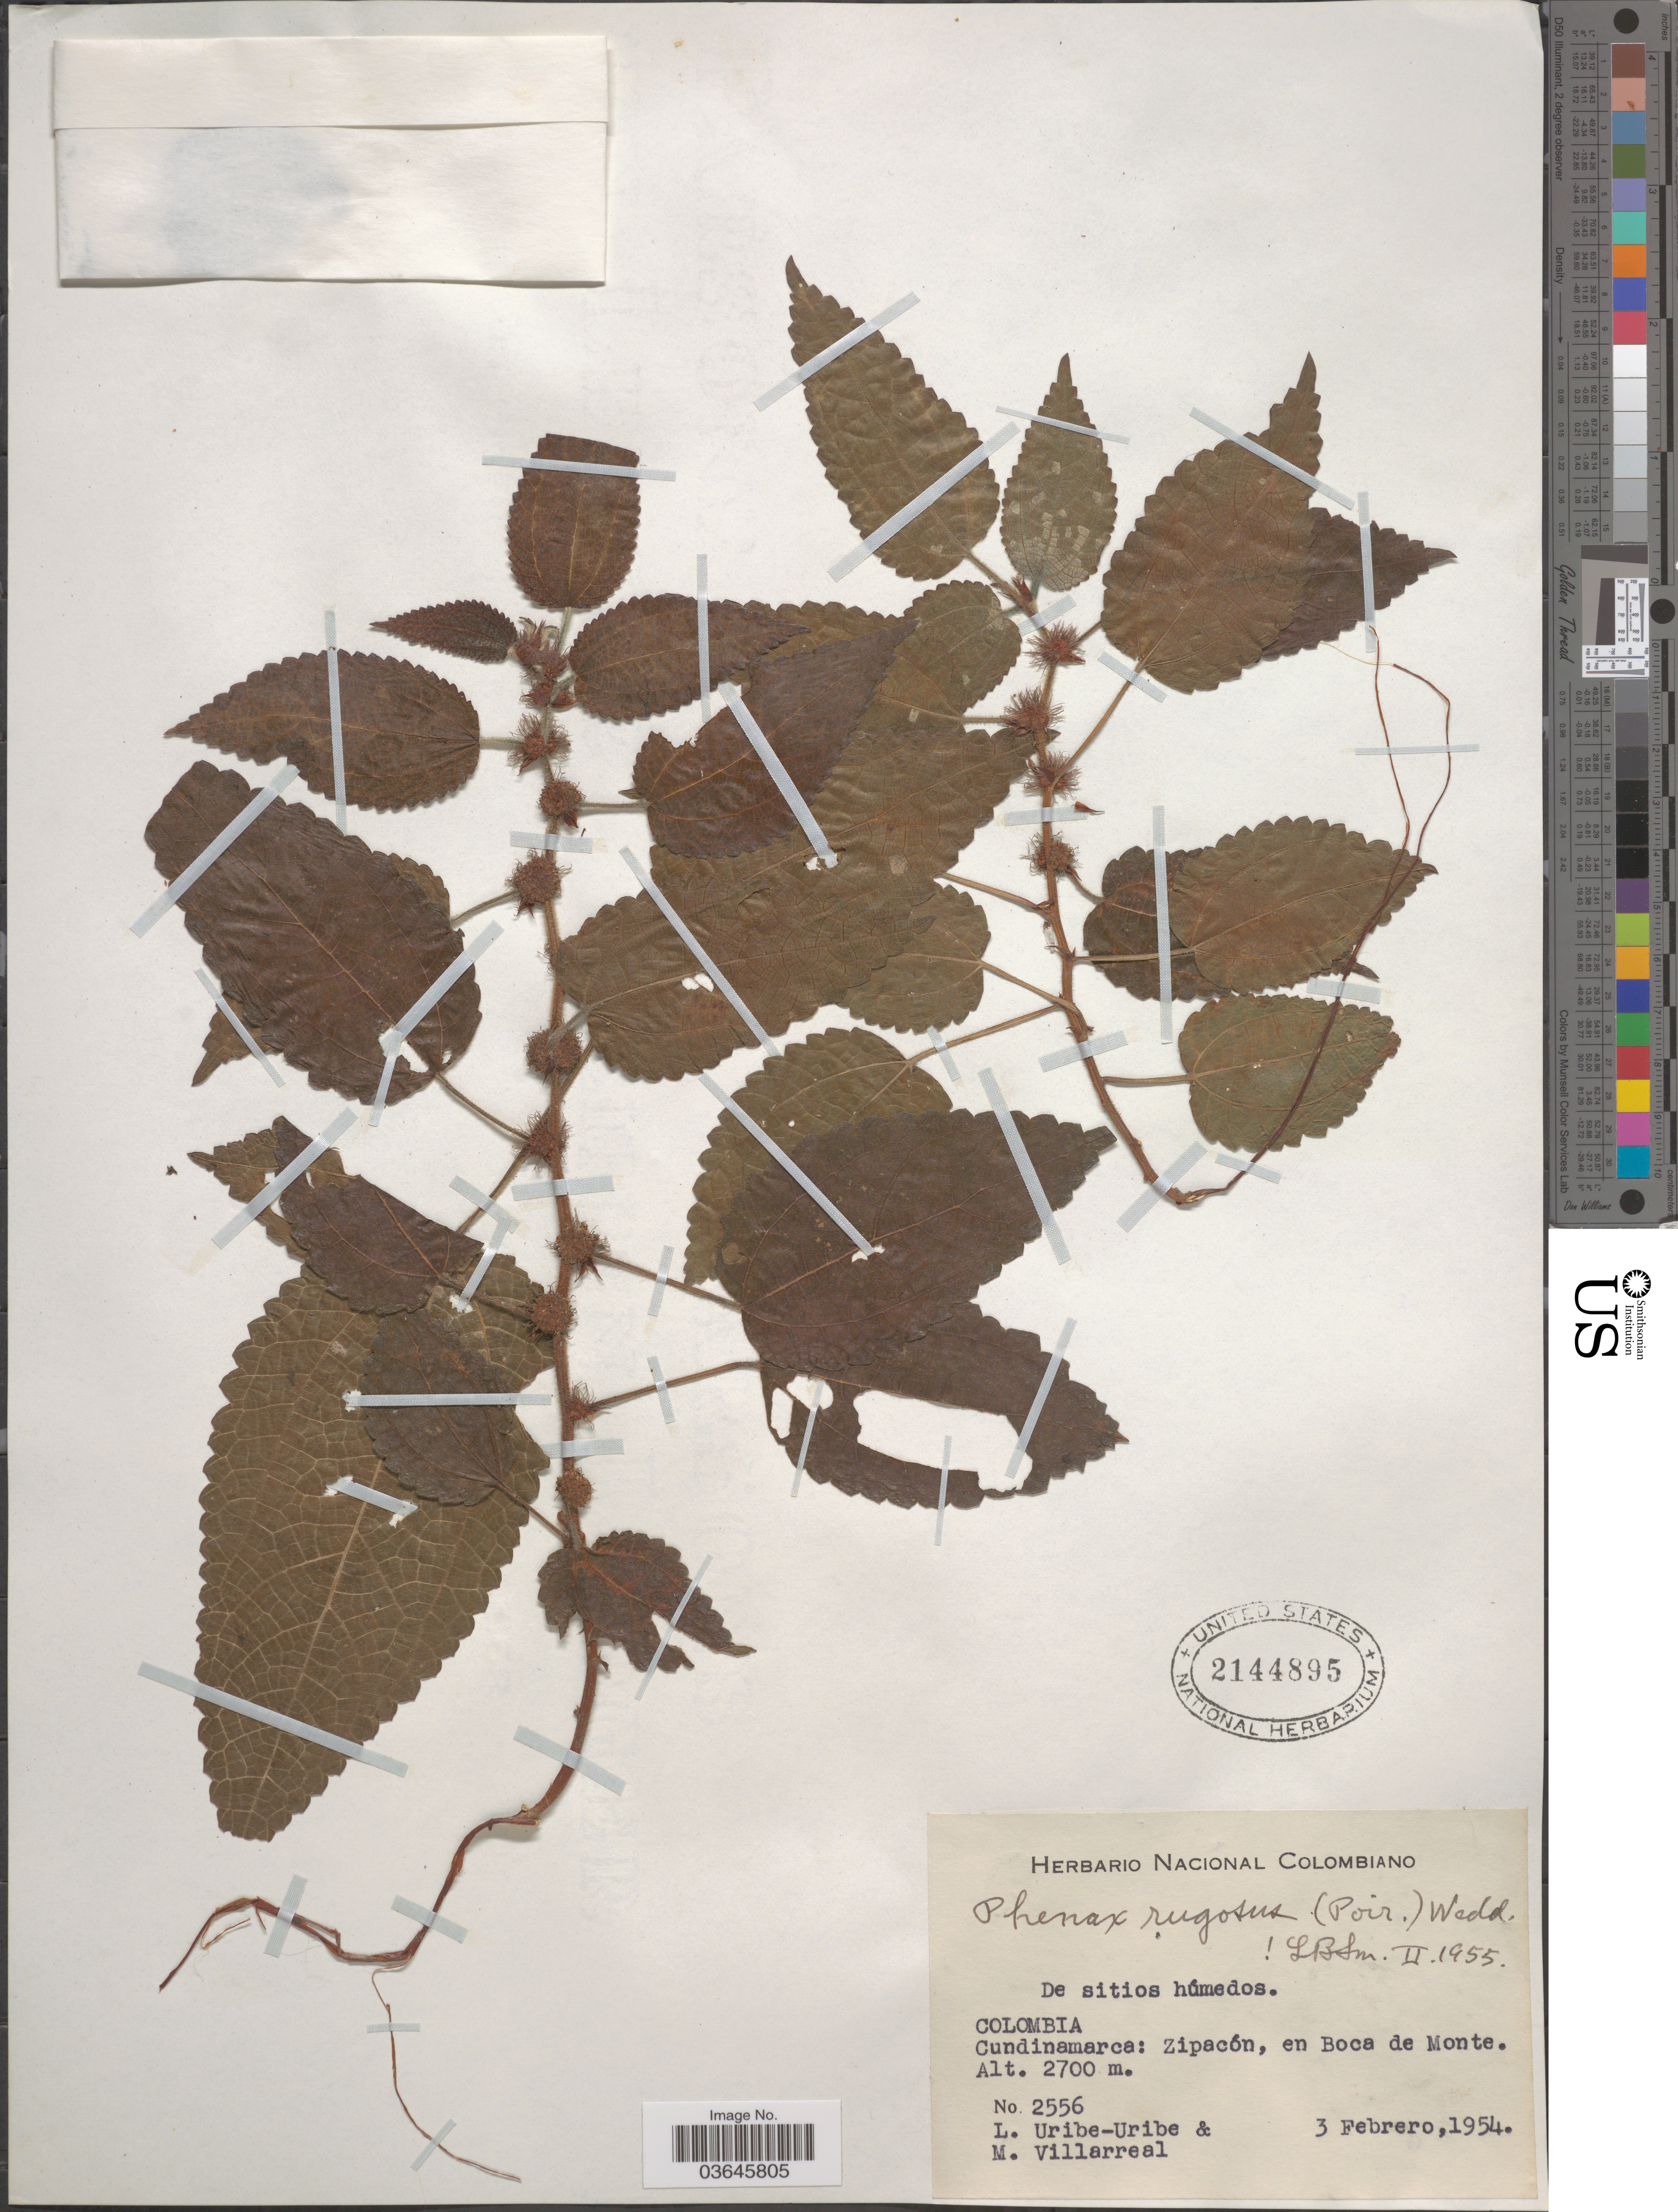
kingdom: Plantae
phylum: Tracheophyta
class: Magnoliopsida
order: Rosales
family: Urticaceae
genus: Phenax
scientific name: Phenax rugosus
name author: (Poir.) Wedd.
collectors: L. Uribe & M. Villareal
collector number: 2556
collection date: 1954-02-03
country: Colombia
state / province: Cundinamarca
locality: Zipacón, en Boca de Monte.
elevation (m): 2700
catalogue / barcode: US 2144895